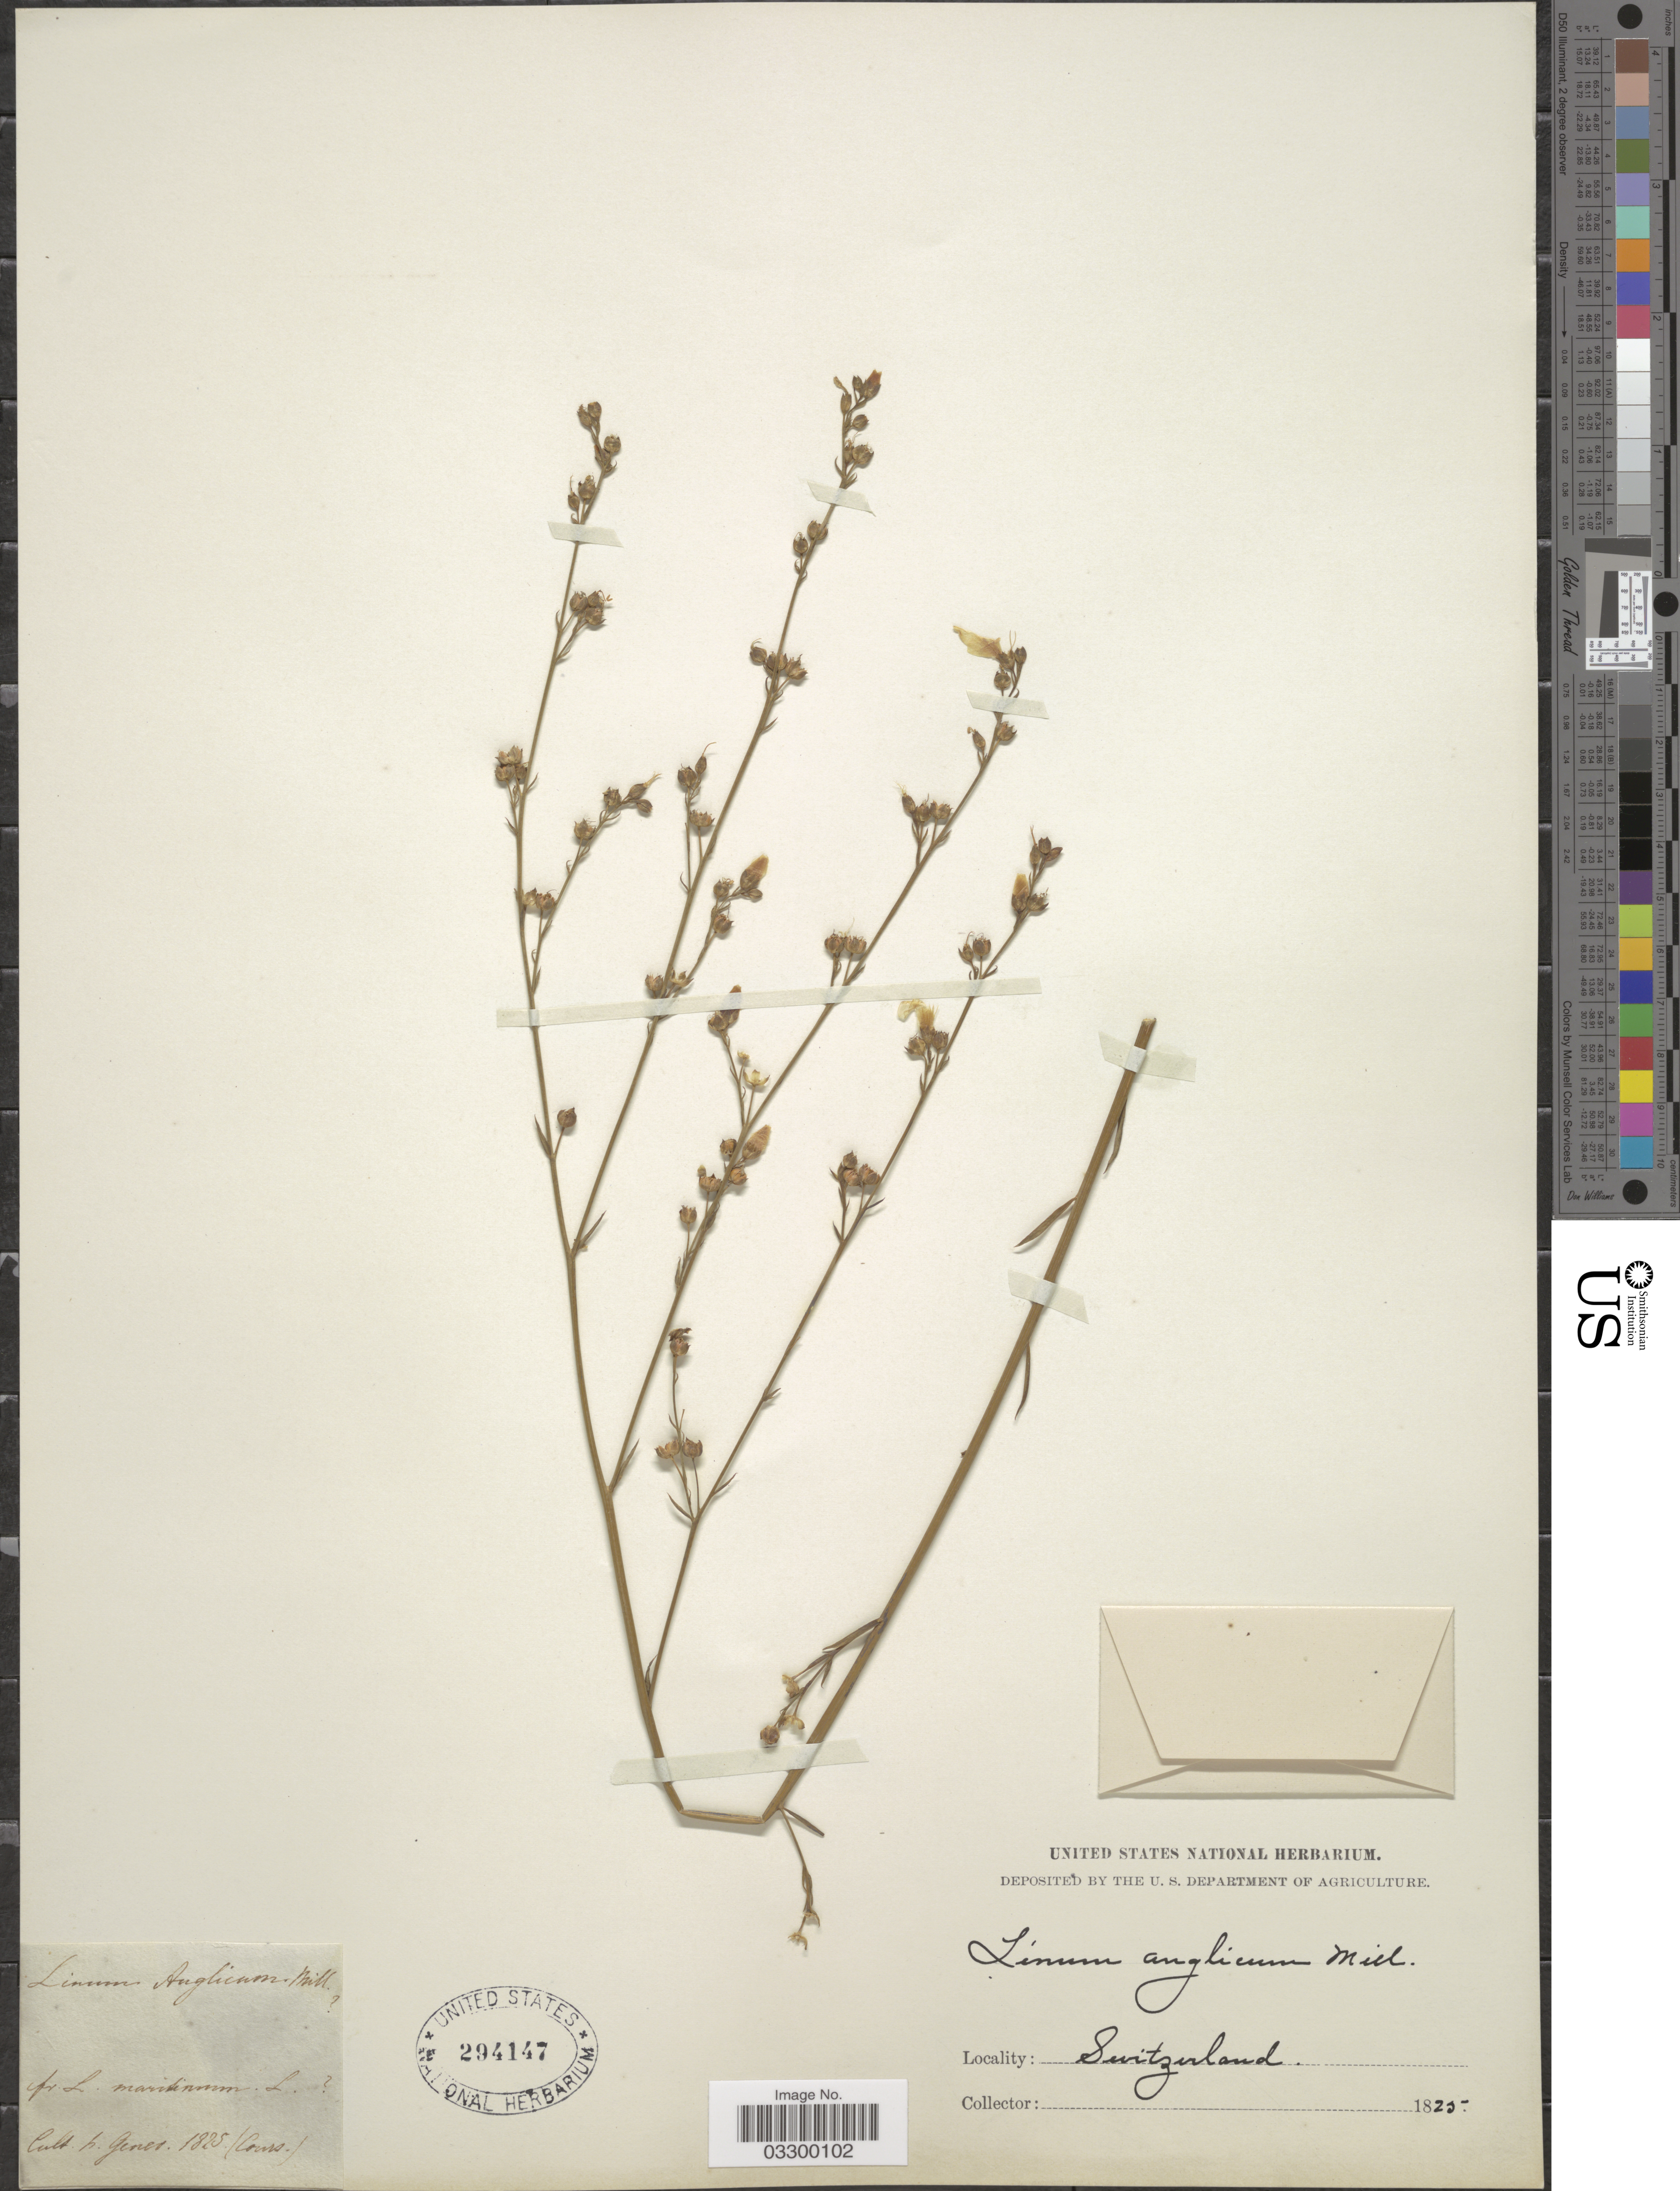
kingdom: Plantae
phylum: Tracheophyta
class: Magnoliopsida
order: Malpighiales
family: Linaceae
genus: Linum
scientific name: Linum anglicum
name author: Mill.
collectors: ex herb. United States National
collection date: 1885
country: Switzerland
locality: Cult. h. Genes.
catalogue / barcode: US 294147